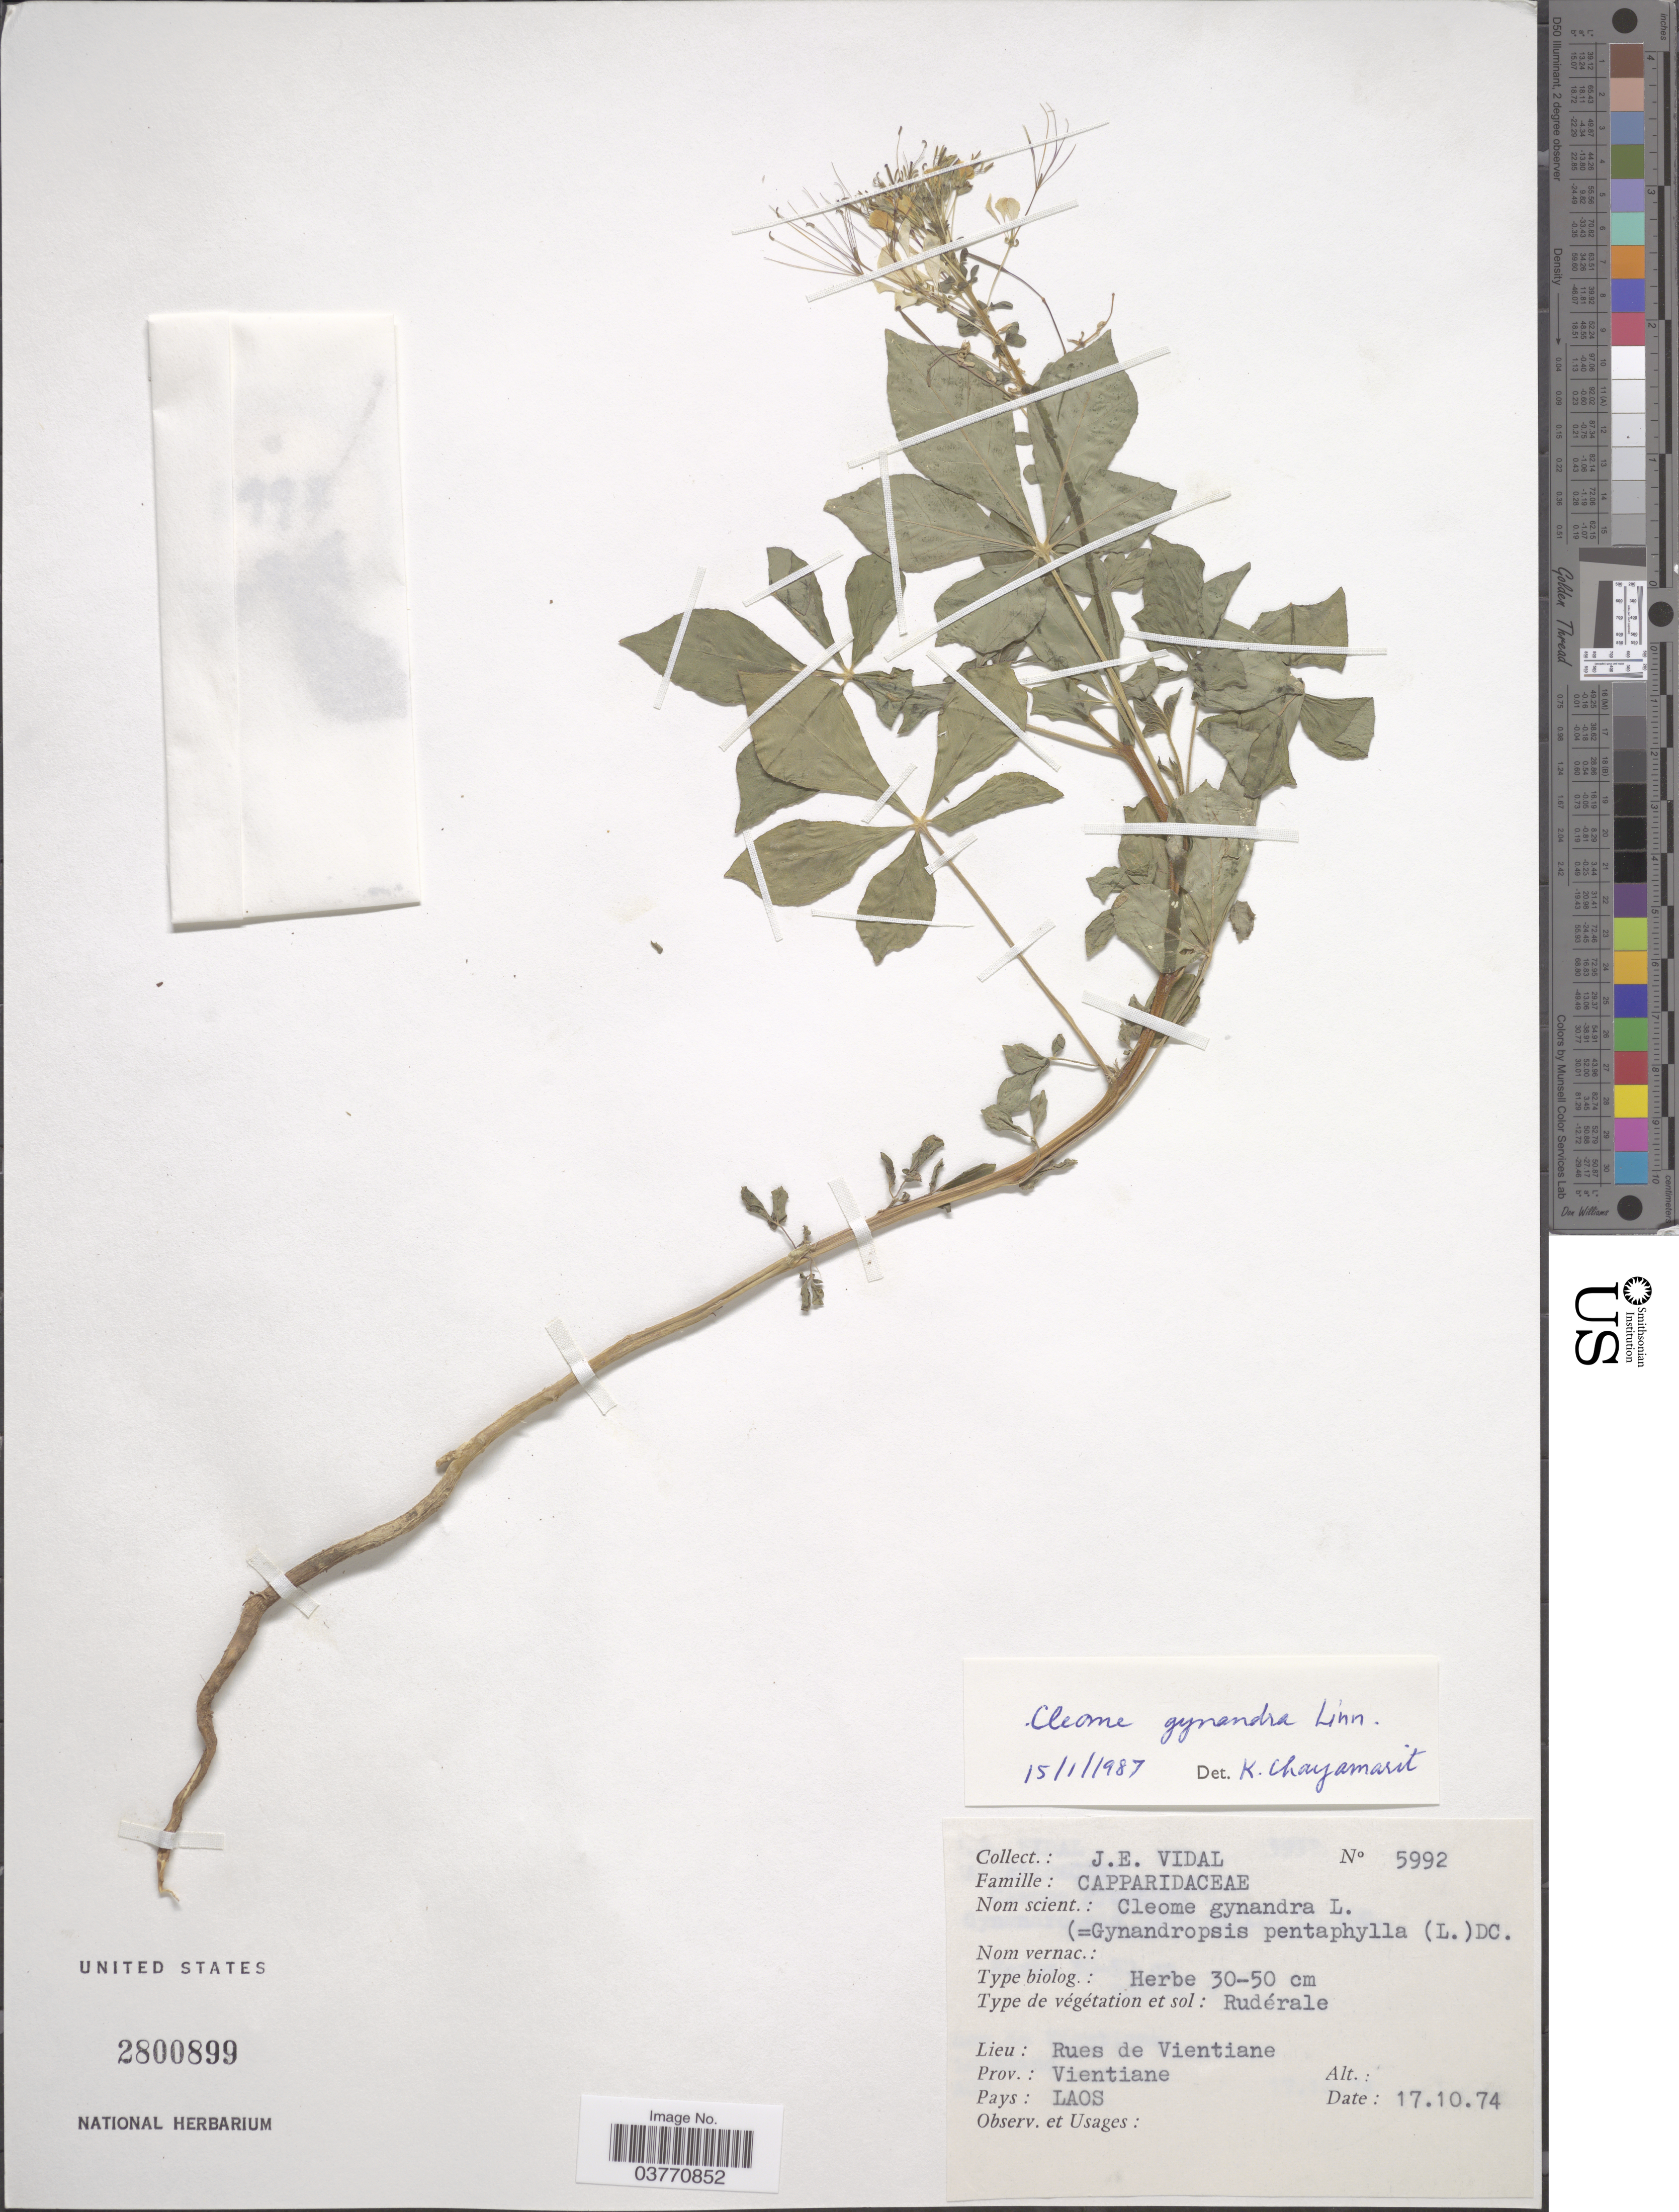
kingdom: Plantae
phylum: Tracheophyta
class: Magnoliopsida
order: Brassicales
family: Cleomaceae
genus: Gynandropsis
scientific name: Gynandropsis gynandra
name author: (L.) Briq.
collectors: J. E. Vidal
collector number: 5992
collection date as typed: Transcribed d/m/y: 17/10/74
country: Laos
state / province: Viangchan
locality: Rues de Vientiane. Prov.: Vientiane.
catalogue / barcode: US 2800899